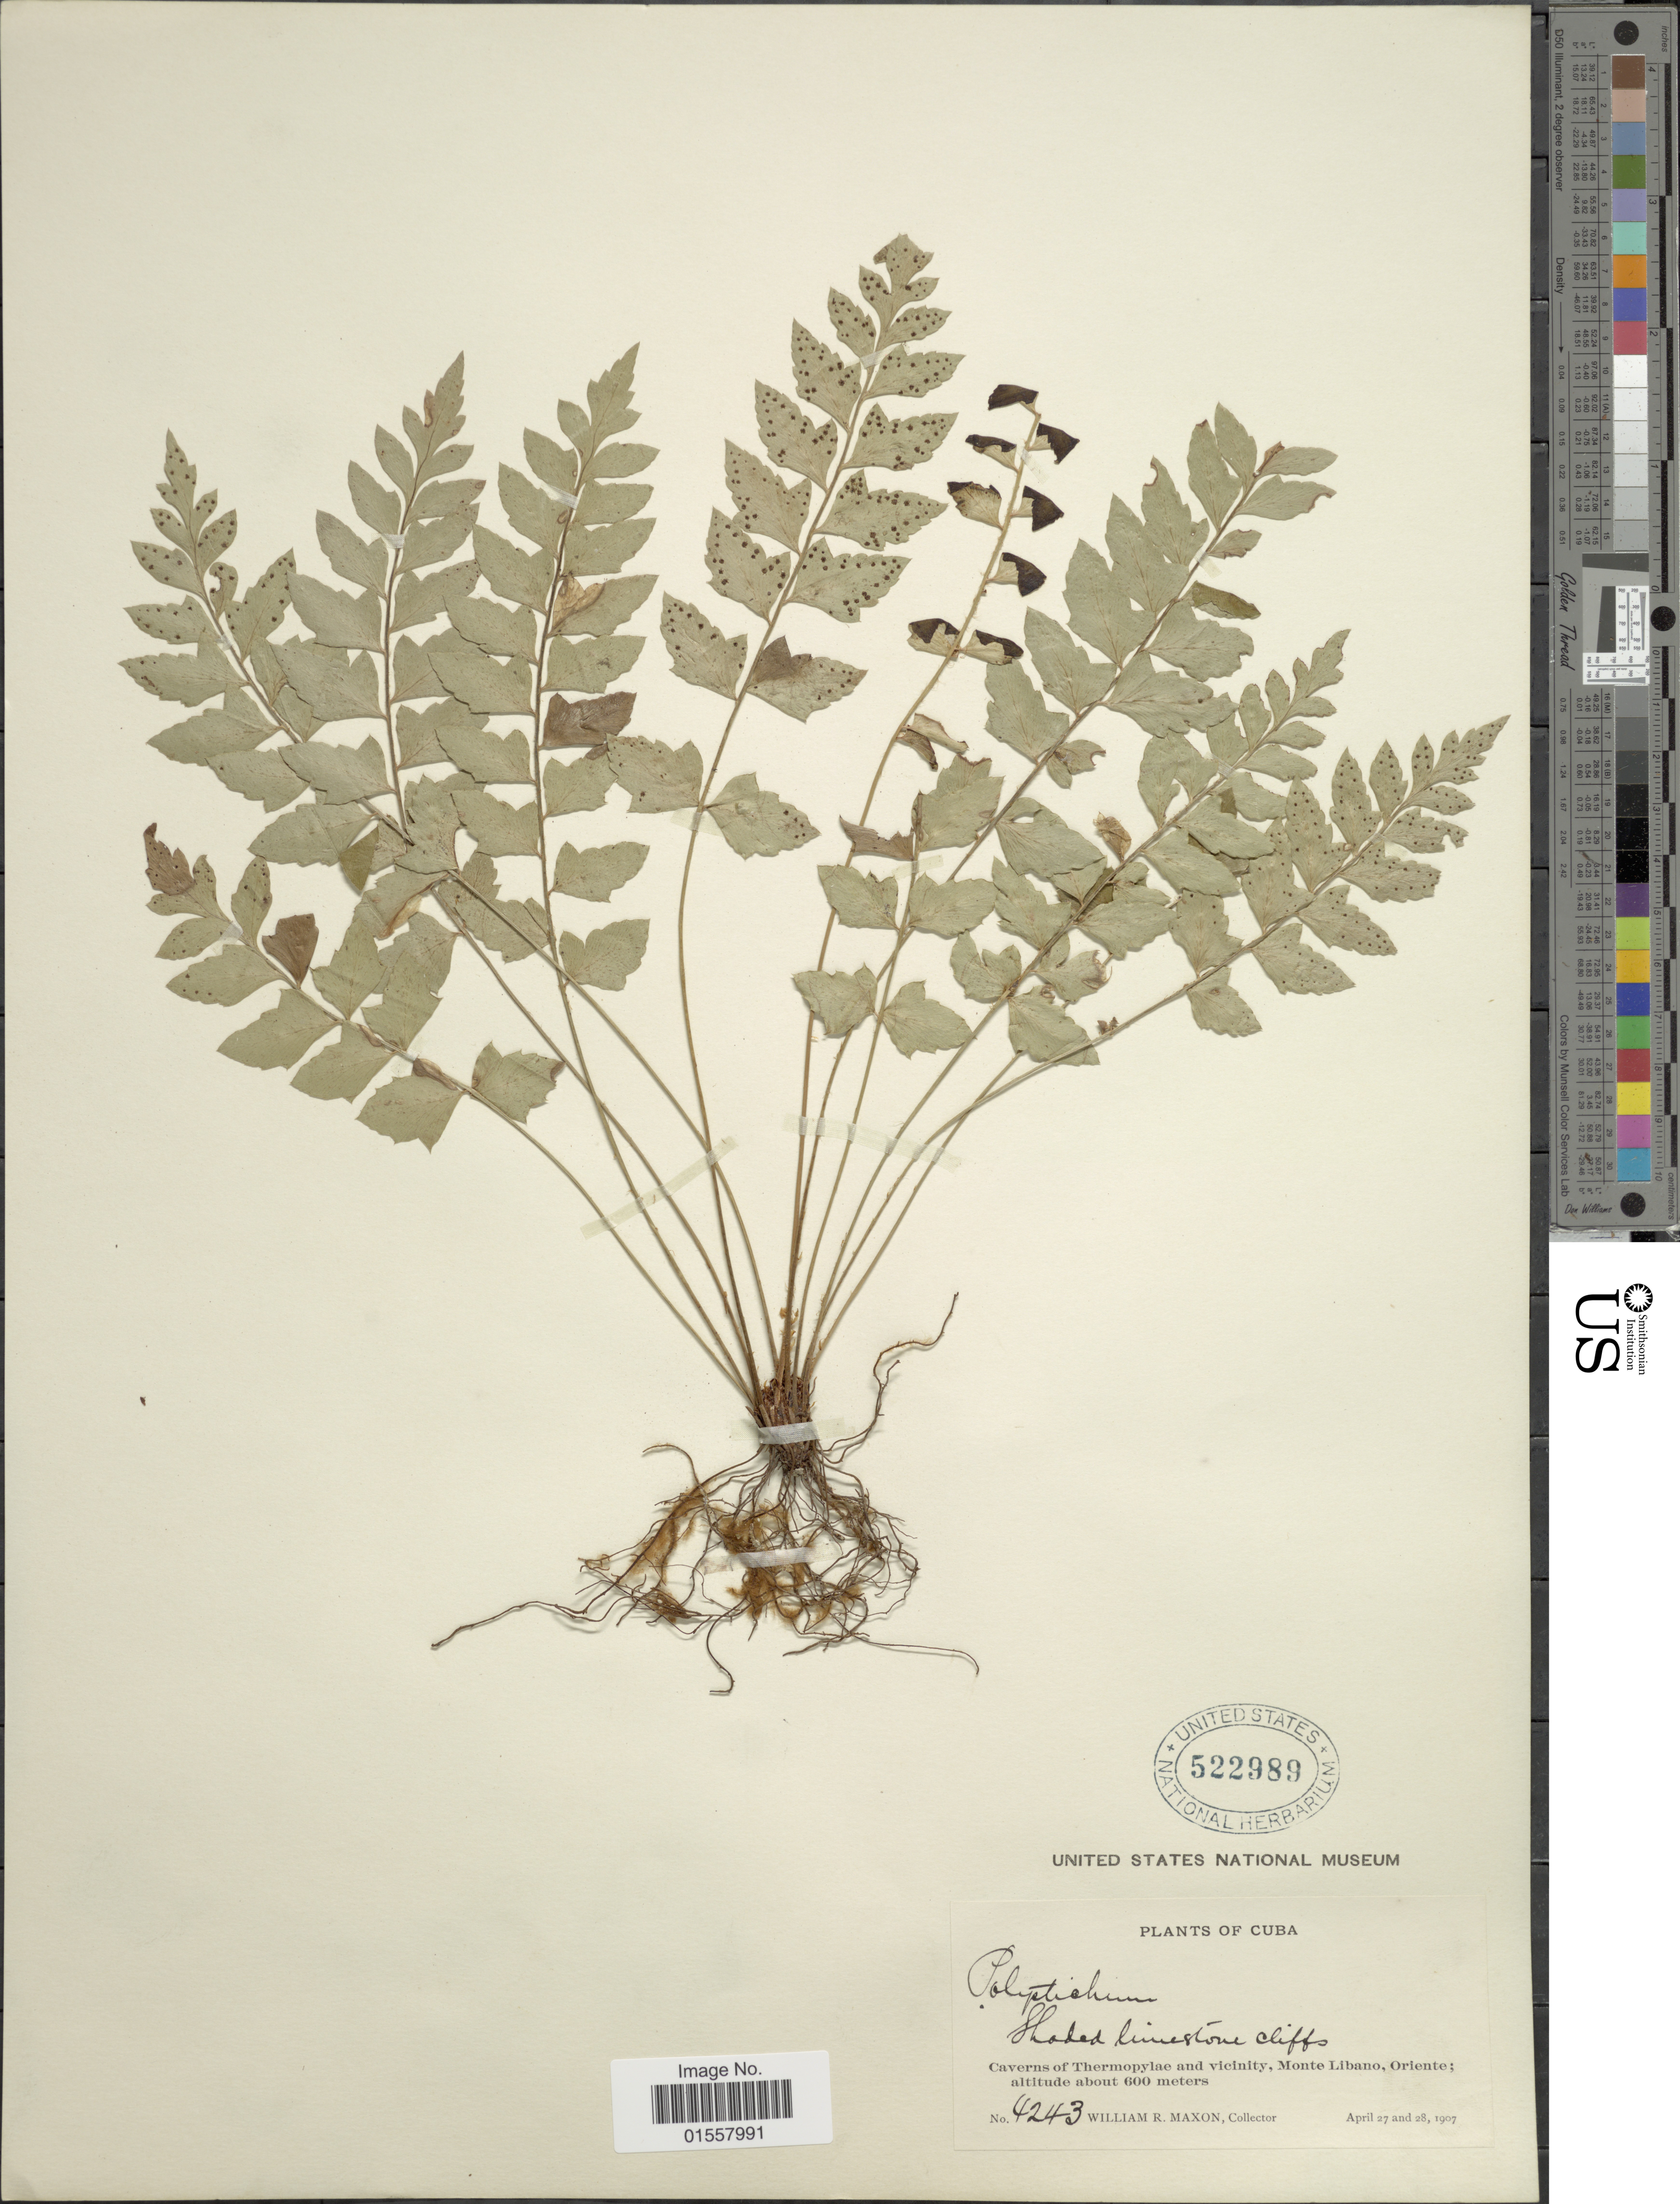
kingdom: Plantae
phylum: Tracheophyta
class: Polypodiopsida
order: Polypodiales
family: Dryopteridaceae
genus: Polystichum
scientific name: Polystichum echinatum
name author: (J.F. Gmel.) C. Chr.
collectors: W. R. Maxon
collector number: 4243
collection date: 1907-04-27/1907-04-28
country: Cuba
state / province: Oriente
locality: Caverns of Thermopylae and vicinity, Monte Libanon, Oriente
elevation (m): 600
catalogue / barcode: US 522989